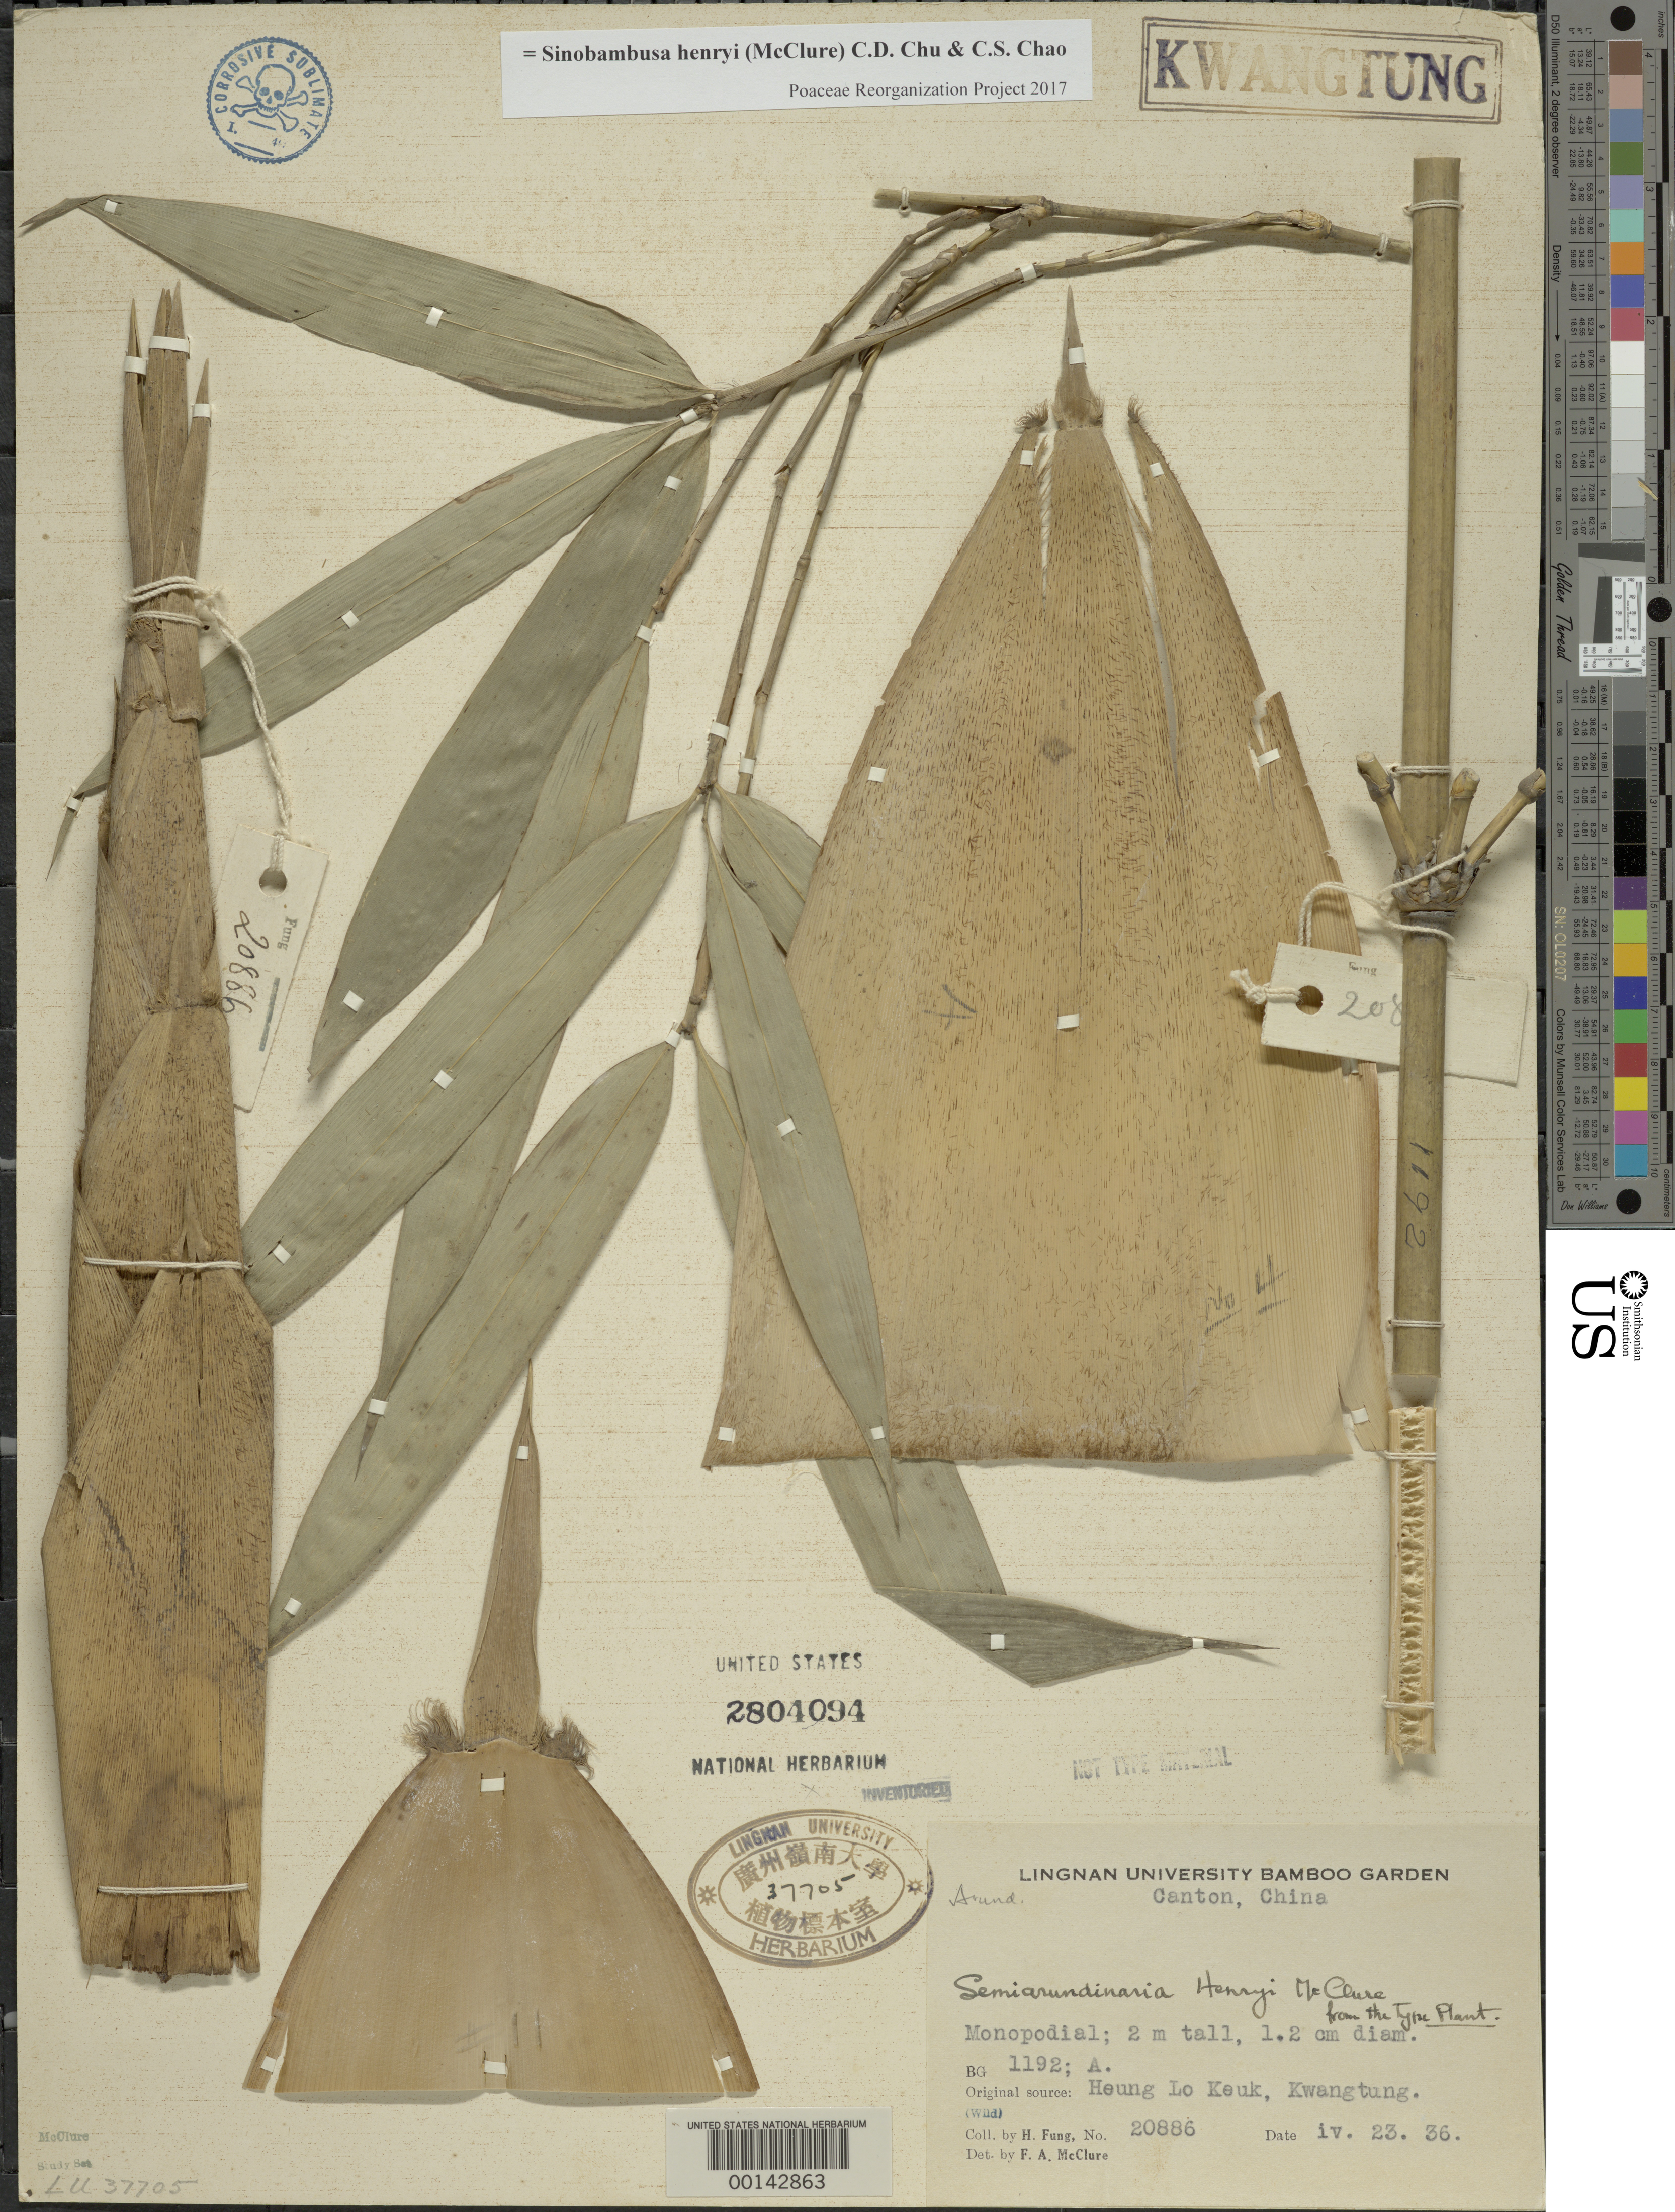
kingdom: Plantae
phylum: Tracheophyta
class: Liliopsida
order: Poales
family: Poaceae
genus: Sinobambusa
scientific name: Sinobambusa henryi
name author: (McClure) C.D. Chu & C.S. Chao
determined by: Poaceae Reorganization Project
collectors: H. L. Fung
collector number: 20886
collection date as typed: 23 Apr 1936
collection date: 1936-04-23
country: China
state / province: Guangdong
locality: Heung lo keuk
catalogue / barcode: US 2804094